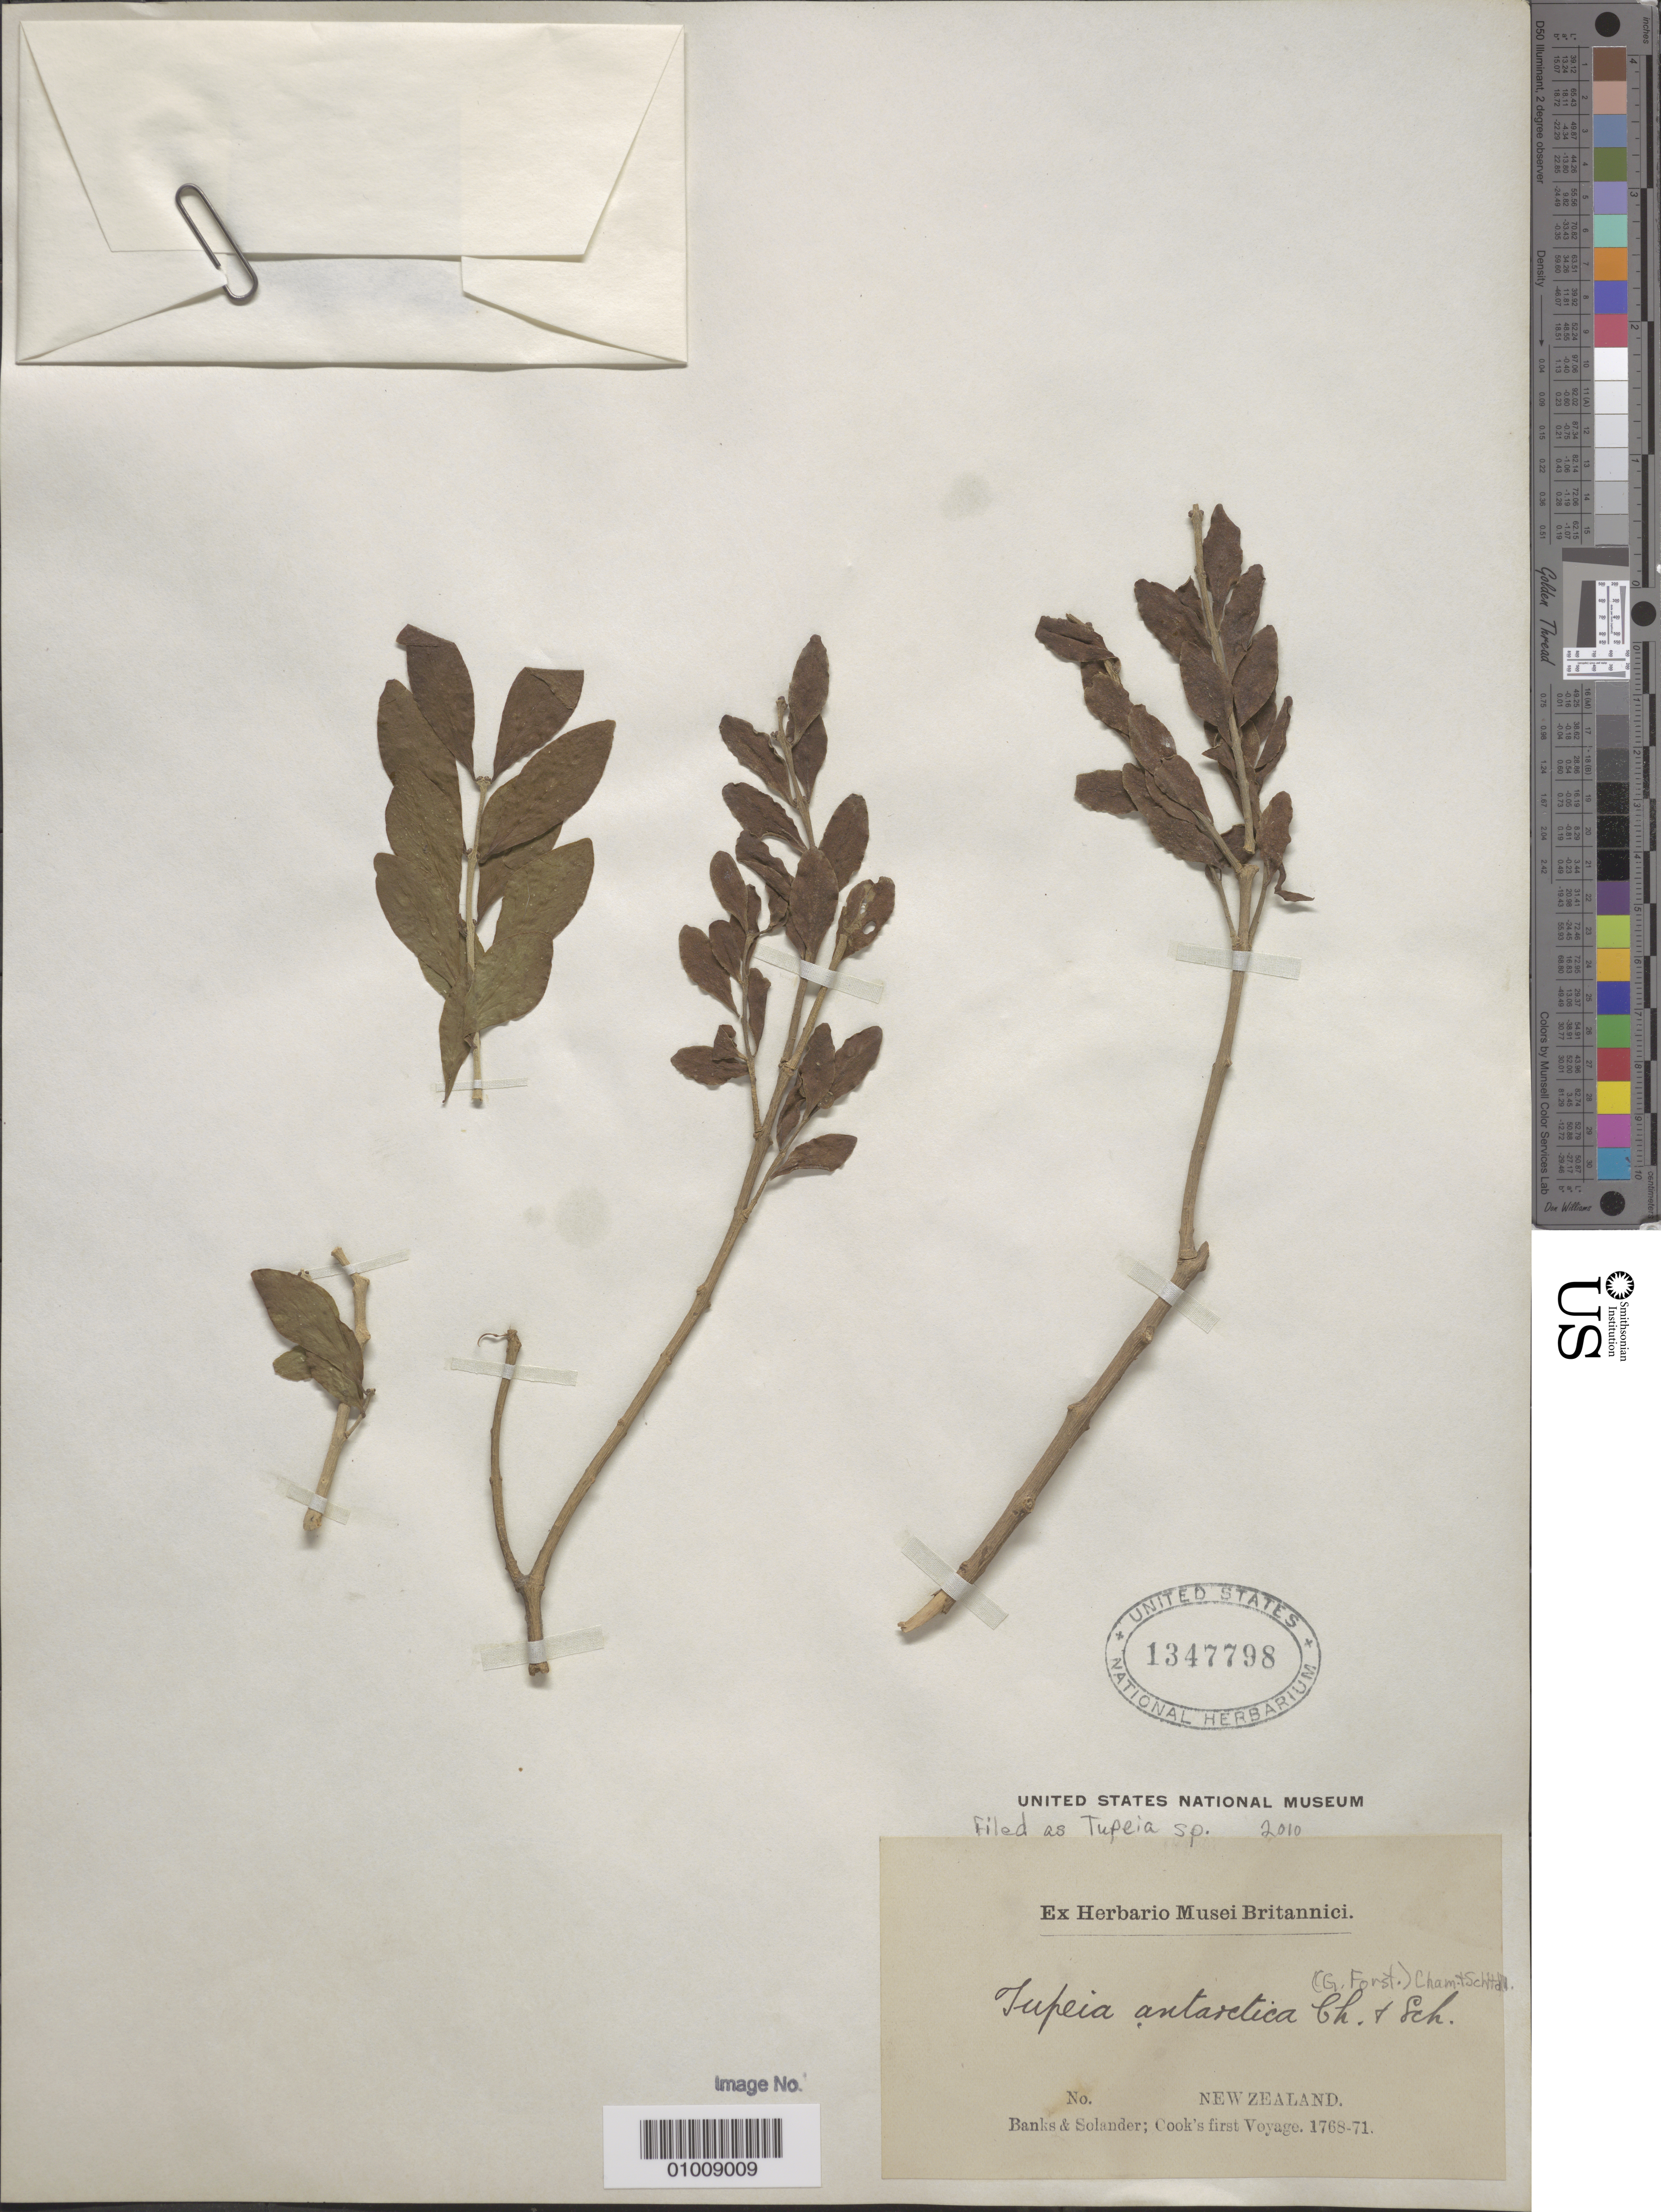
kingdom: Plantae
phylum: Tracheophyta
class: Magnoliopsida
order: Santalales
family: Loranthaceae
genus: Tupeia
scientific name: Tupeia sp.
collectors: J. Banks & D. C. Solander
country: New Zealand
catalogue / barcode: US 1347798